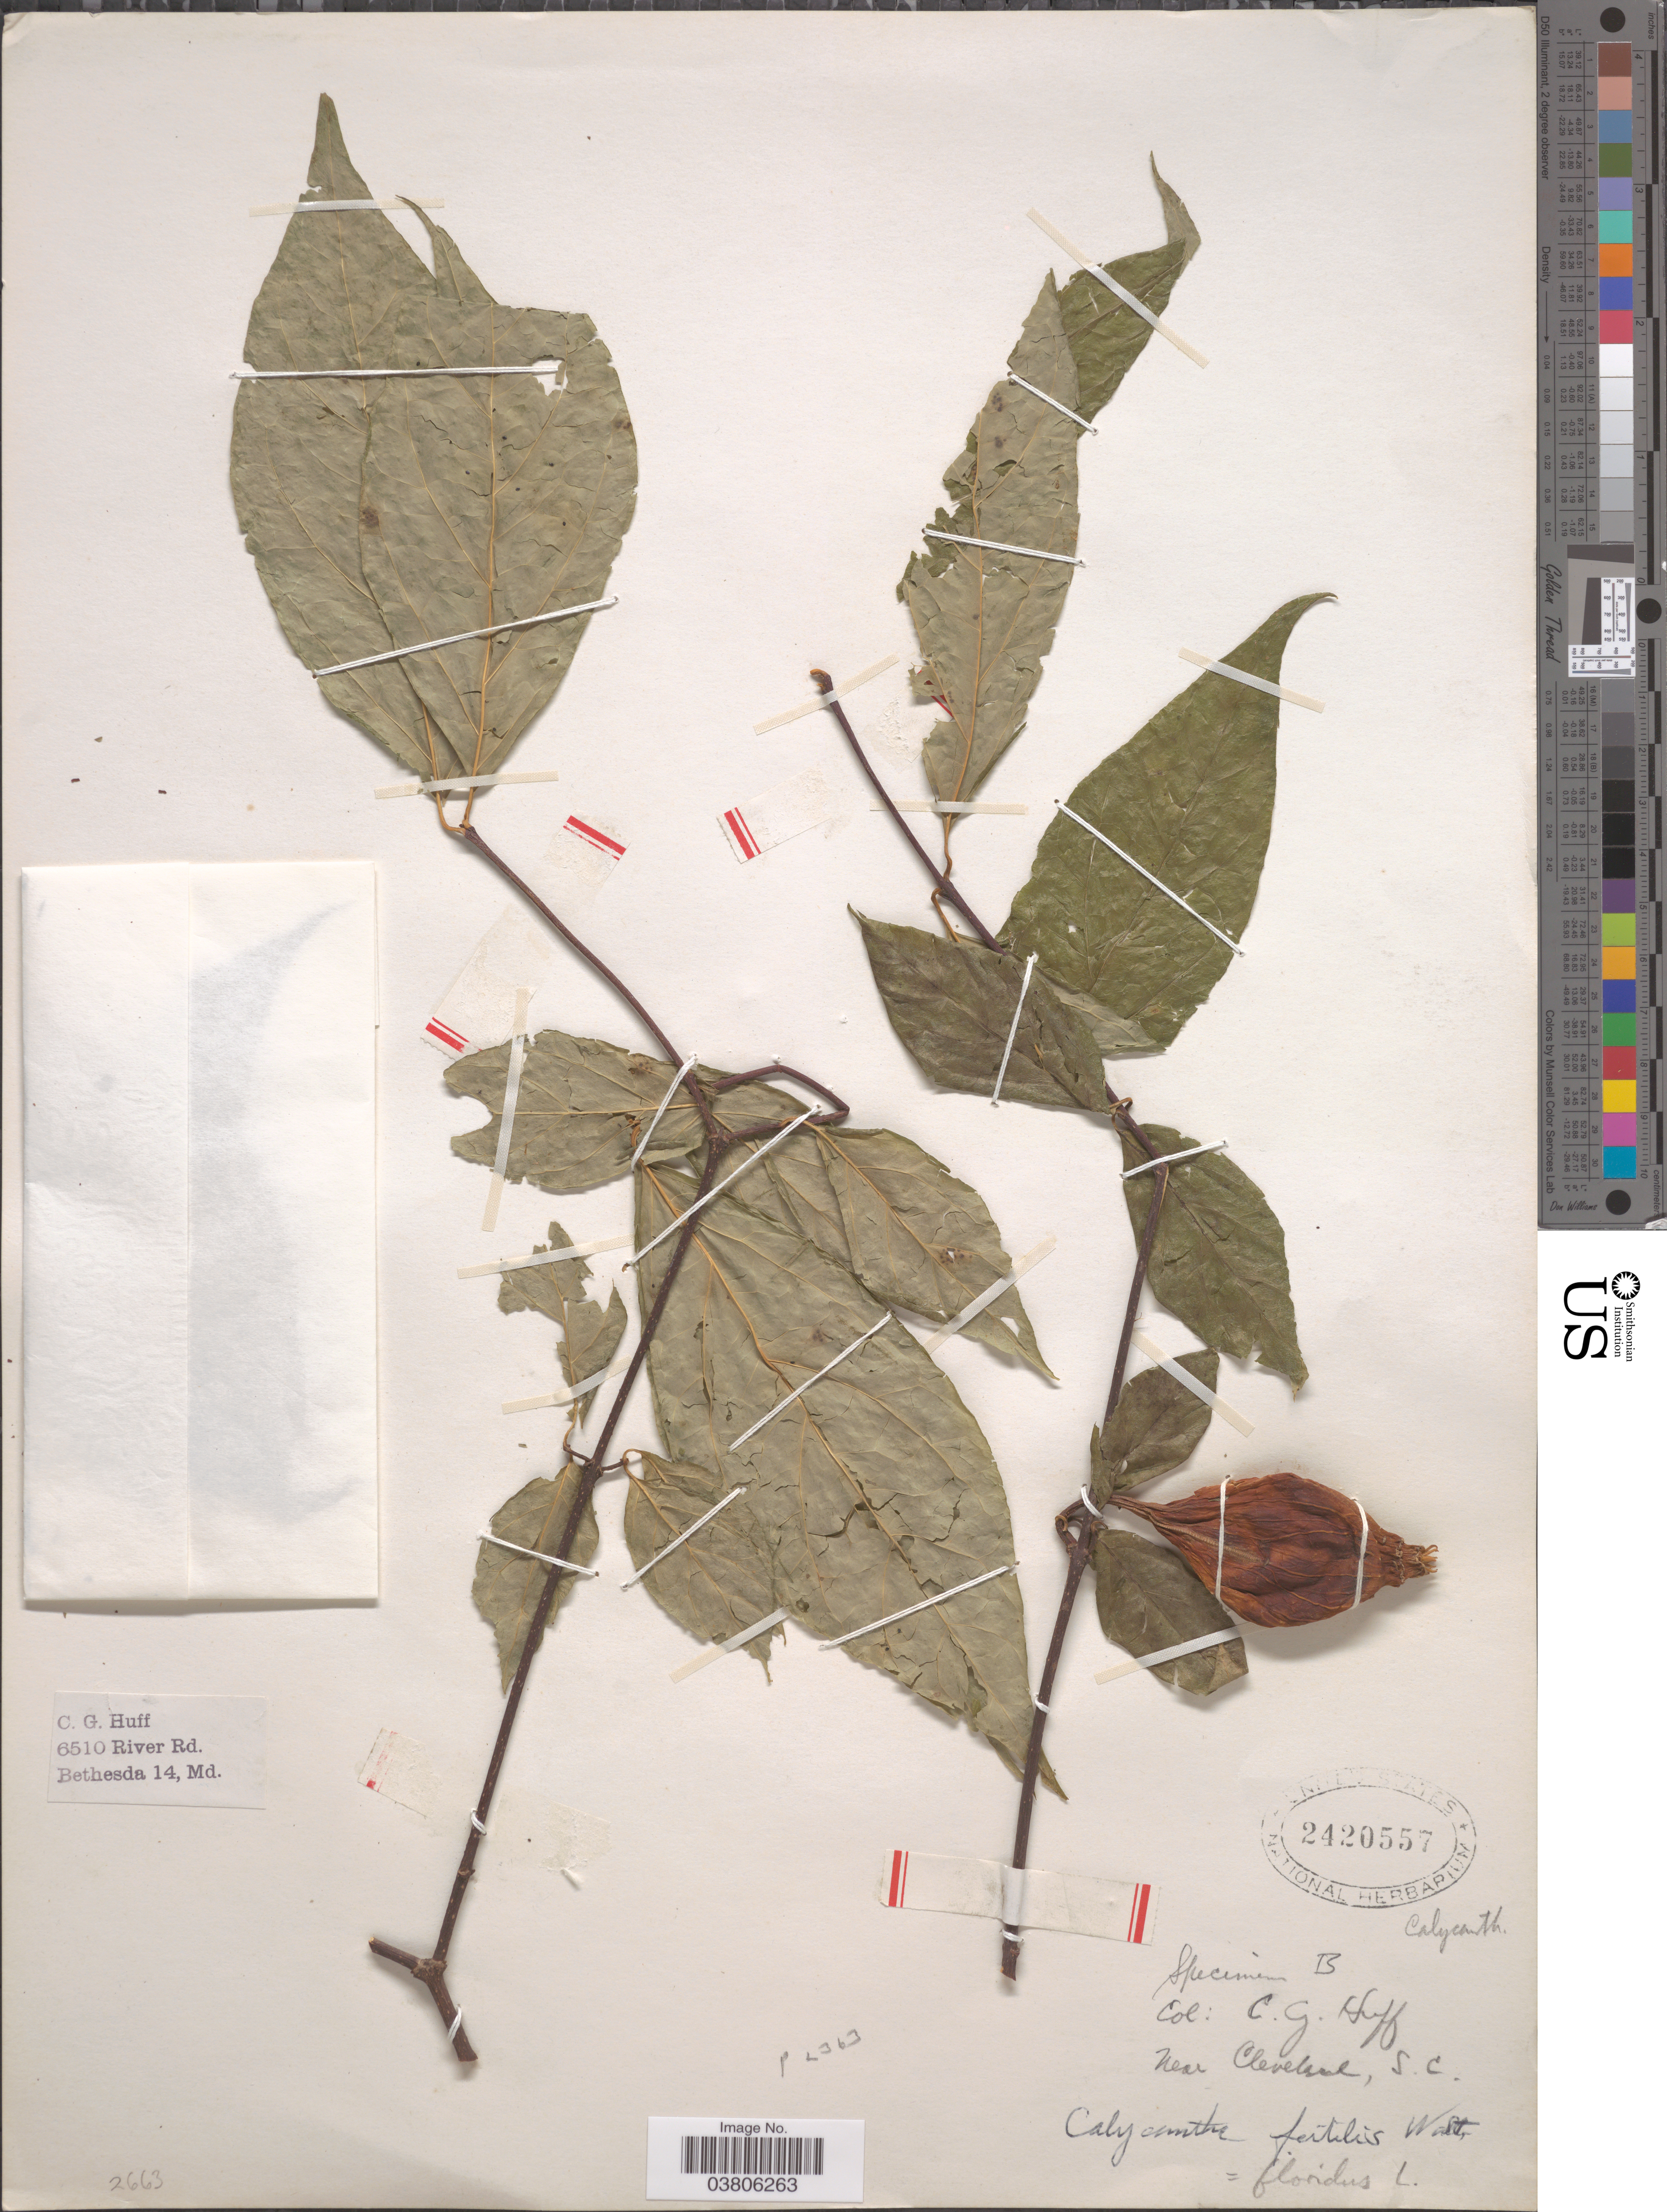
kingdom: Plantae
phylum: Tracheophyta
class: Magnoliopsida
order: Laurales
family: Calycanthaceae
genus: Calycanthus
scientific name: Calycanthus floridus var. floridus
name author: L.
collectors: C. Huff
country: United States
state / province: South Carolina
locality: Near Cleveland.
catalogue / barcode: US 2420557